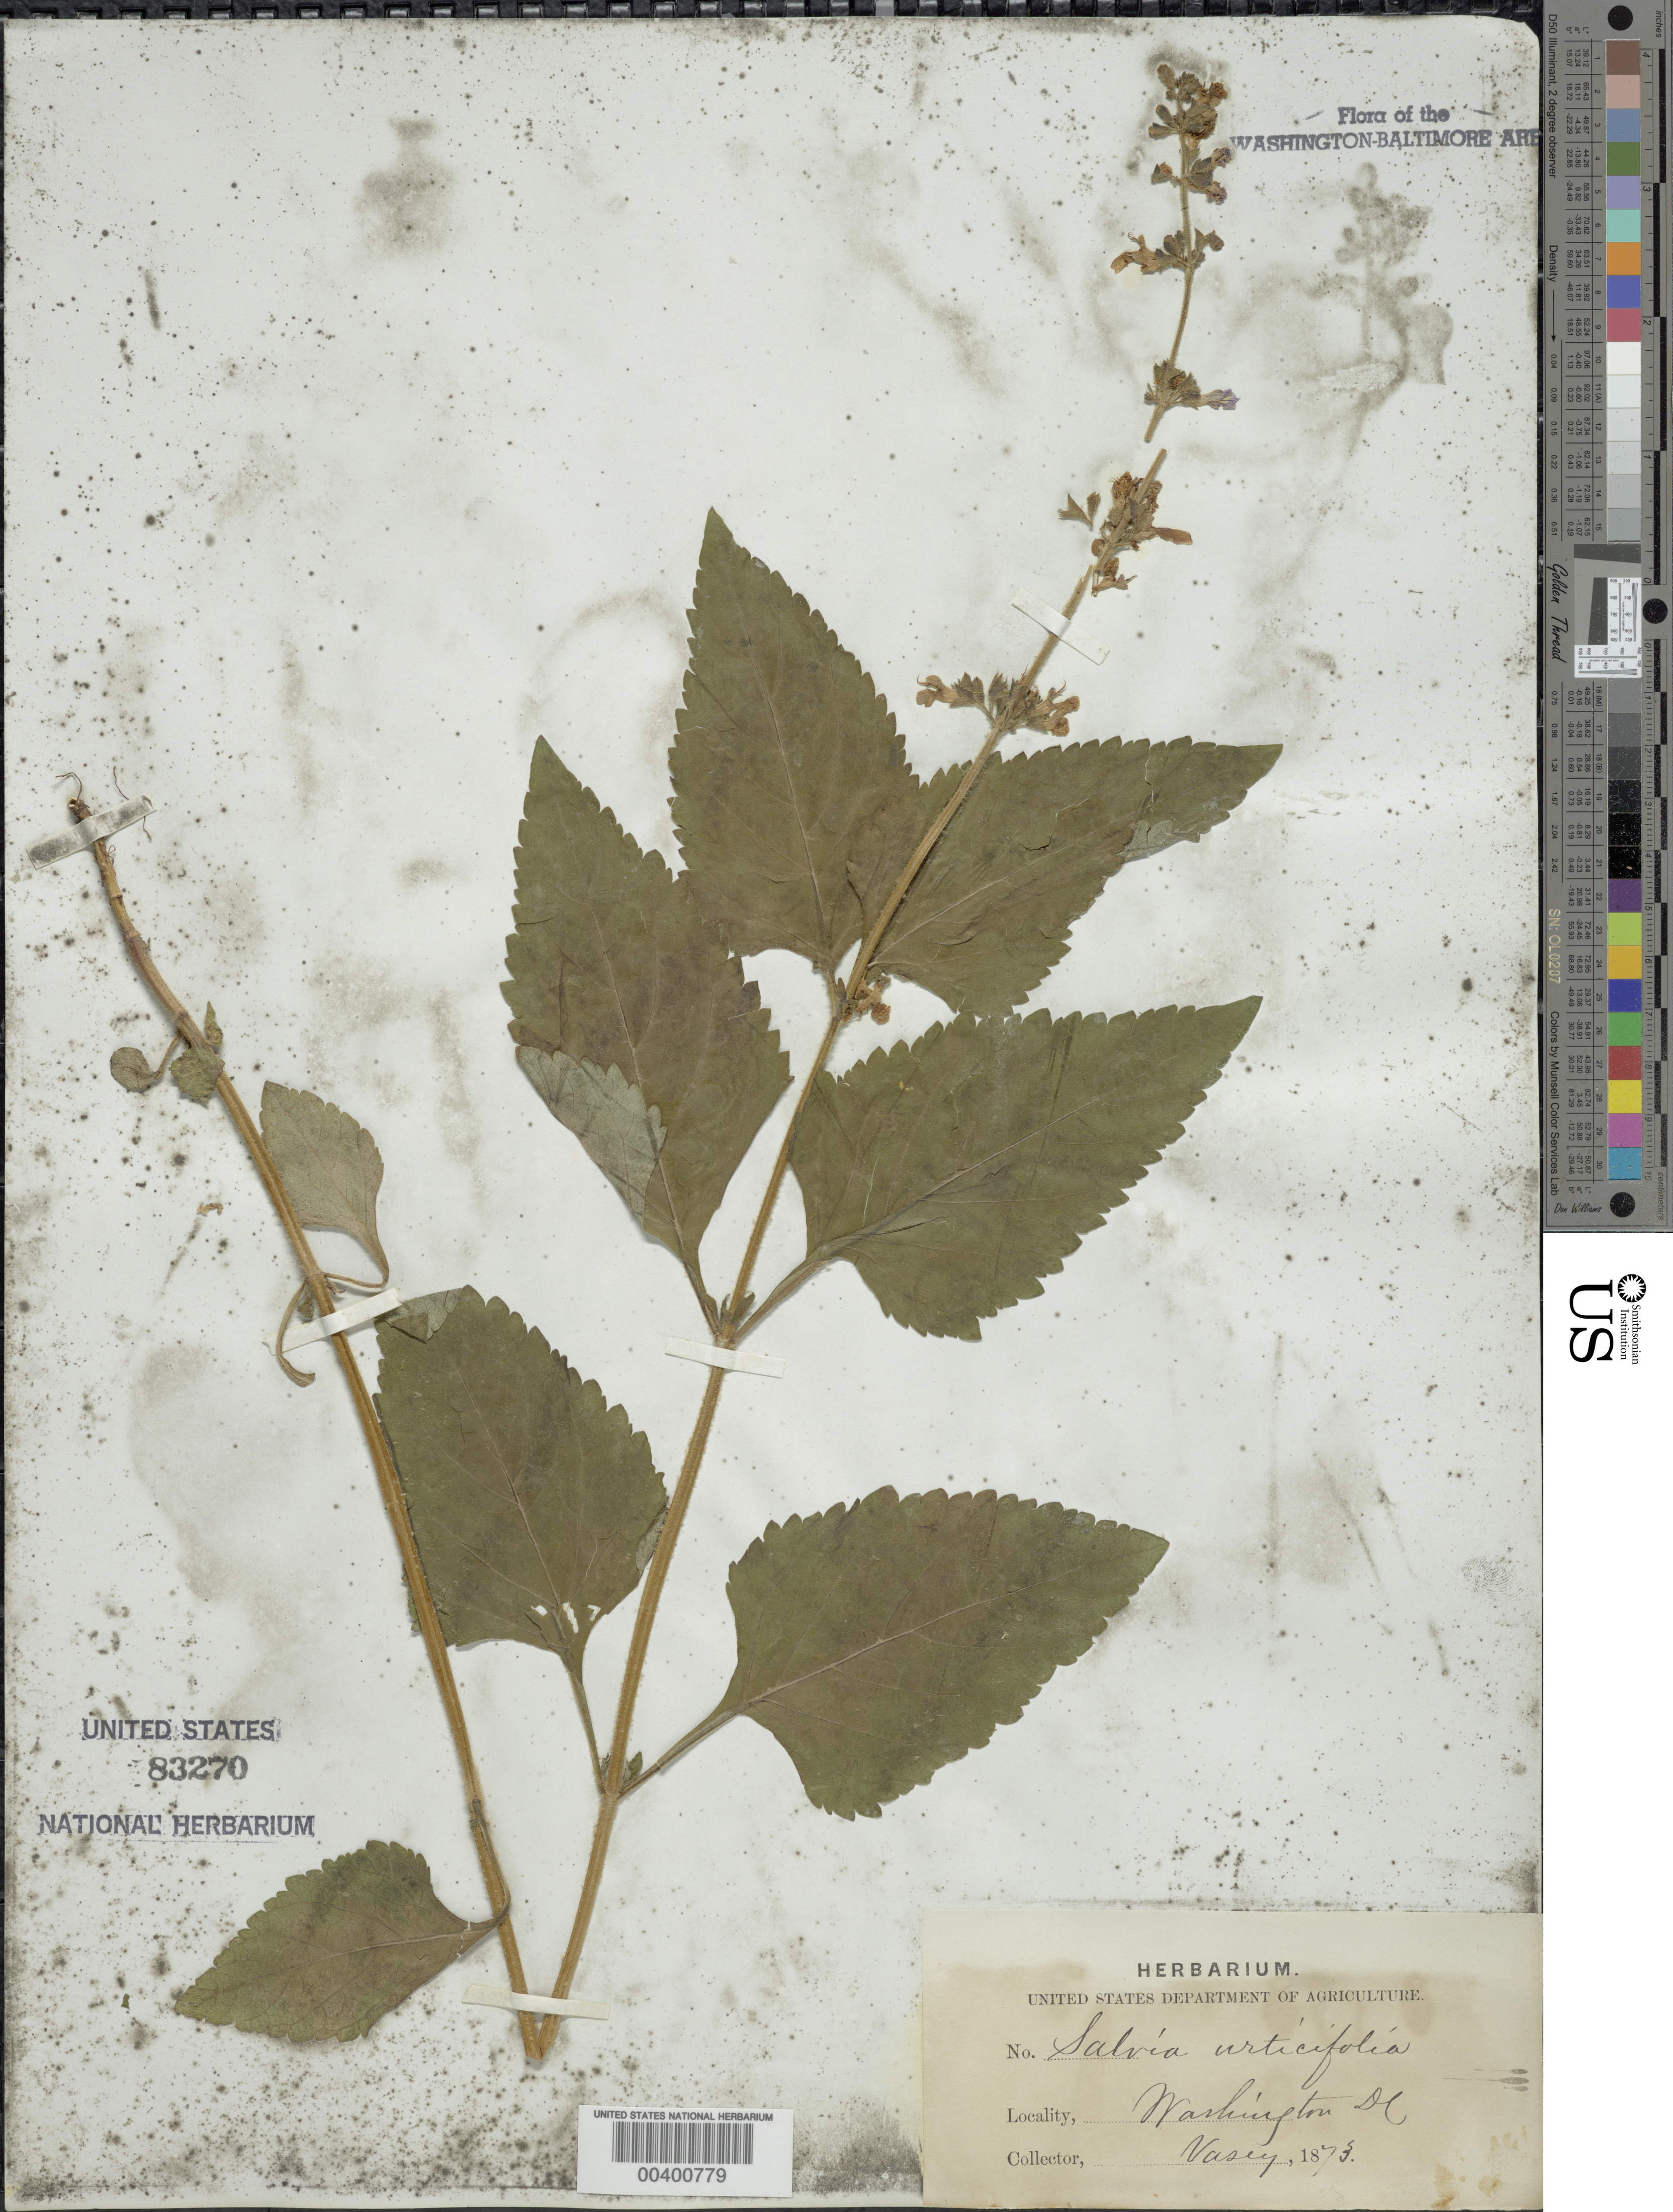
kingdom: Plantae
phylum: Tracheophyta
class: Magnoliopsida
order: Lamiales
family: Lamiaceae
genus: Salvia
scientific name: Salvia urticifolia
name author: L.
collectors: G. Vasey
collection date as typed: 1873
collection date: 1873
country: United States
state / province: District of Columbia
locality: Washington DC area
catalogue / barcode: US 83270